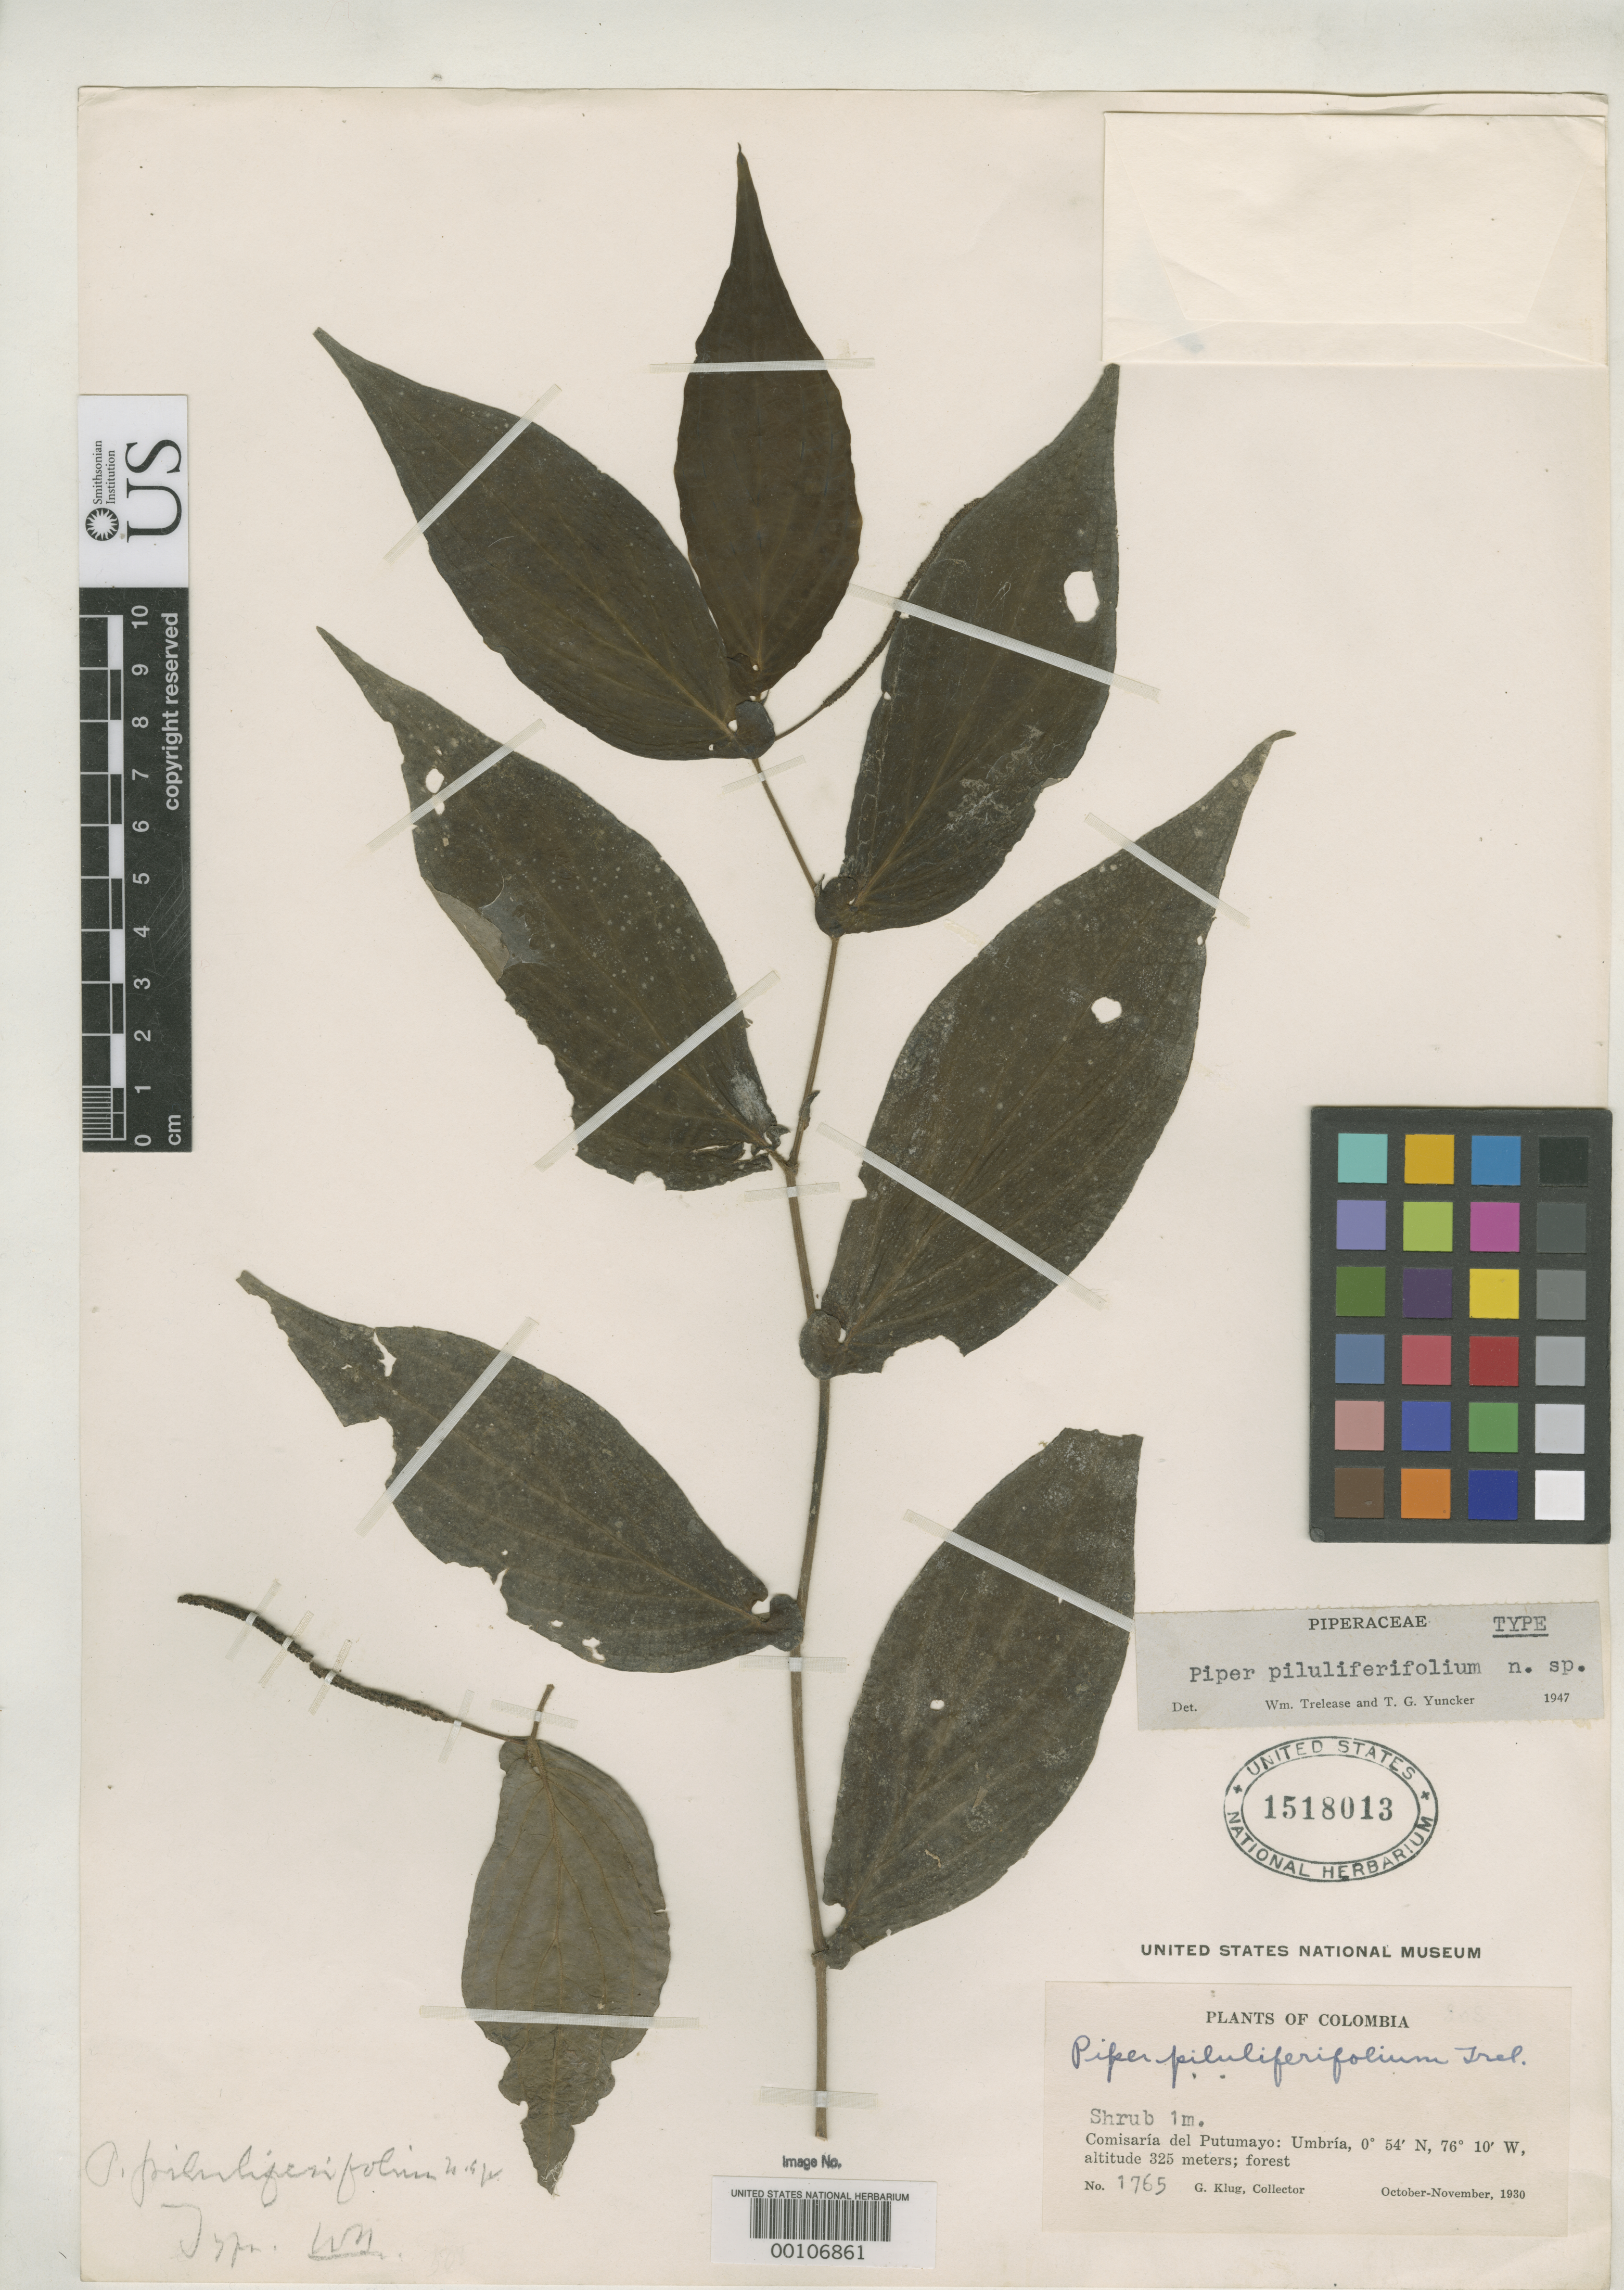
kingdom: Plantae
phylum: Tracheophyta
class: Magnoliopsida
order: Piperales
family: Piperaceae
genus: Piper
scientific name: Piper piluliferifolium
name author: Trel. & Yunck.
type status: Holotype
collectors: G. Klug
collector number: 1765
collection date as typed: Oct 1930 to -- Nov 1930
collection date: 1930-10/1930-11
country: Colombia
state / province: Putumayo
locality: Umbria.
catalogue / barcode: US 1518013